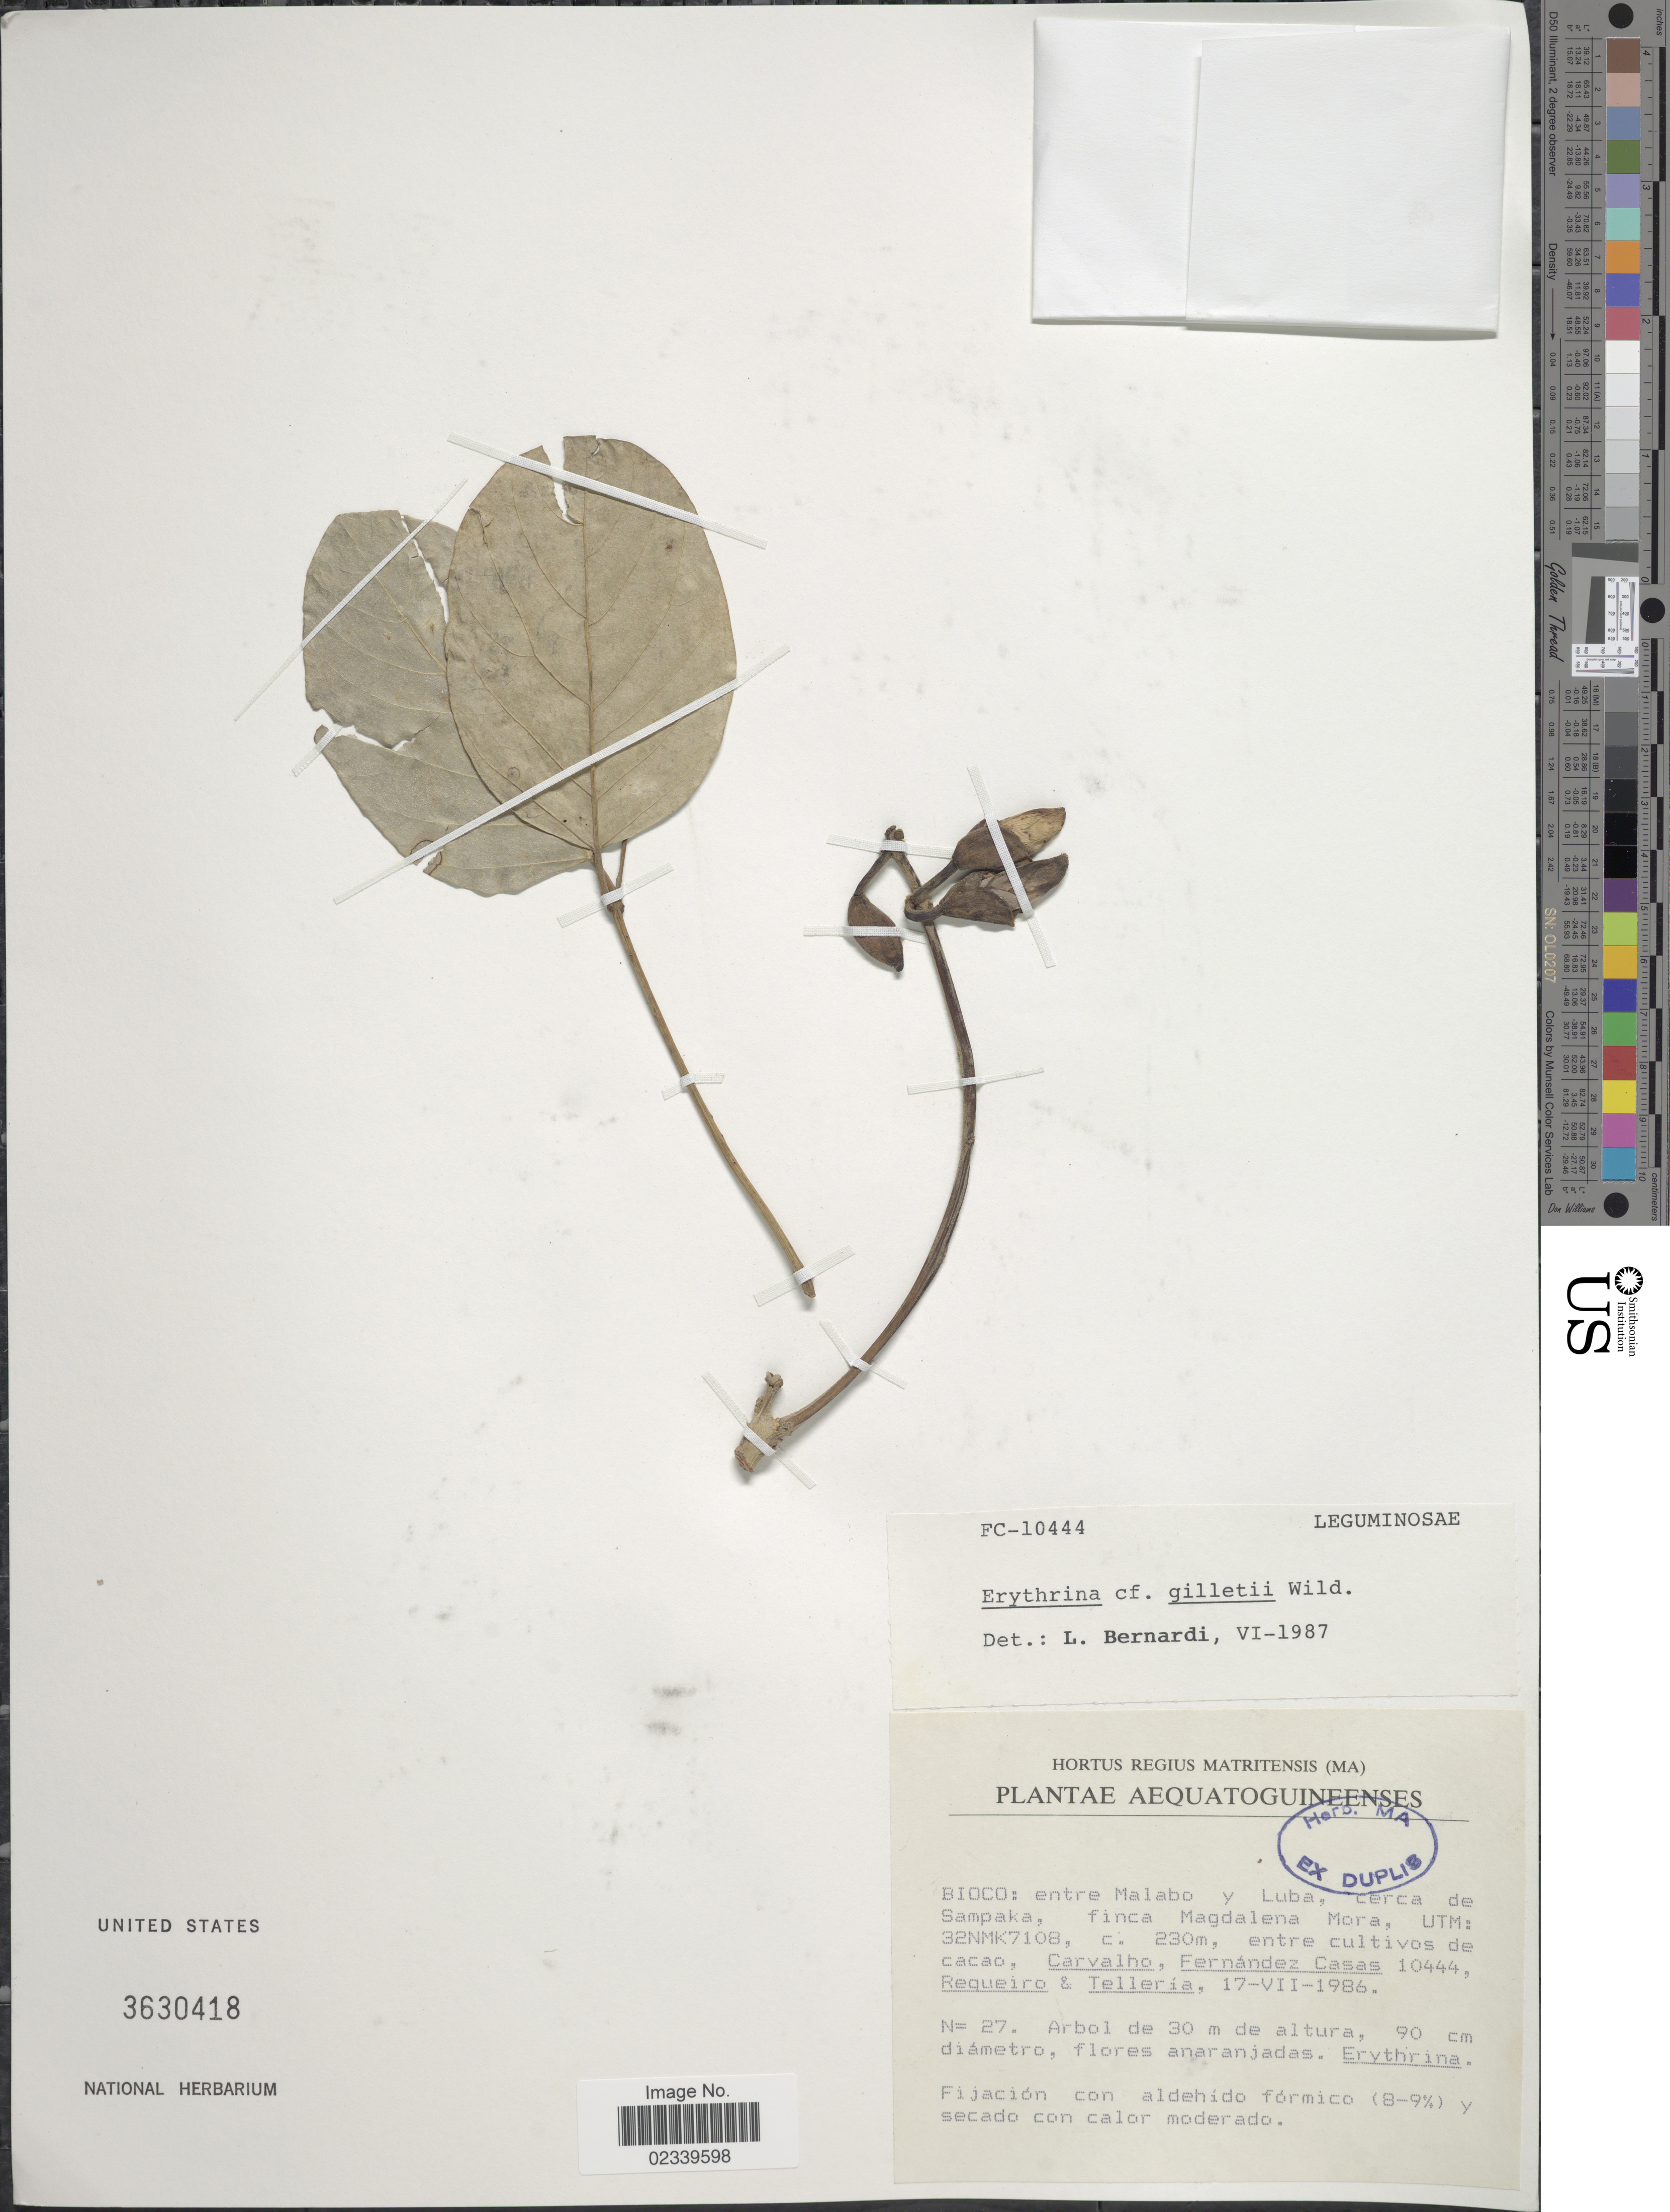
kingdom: Plantae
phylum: Tracheophyta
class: Magnoliopsida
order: Fabales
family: Fabaceae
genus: Erythrina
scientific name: Erythrina gilletii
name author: De Wild.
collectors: Carvalho, -- & F. Casas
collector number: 10444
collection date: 1986-07-17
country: Equatorial Guinea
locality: Aequatoguineenses, Bioco: entre malabo y Luba, cerca de Sampaka, finca Magdalena Mora, UTM, 32NMK7108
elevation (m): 230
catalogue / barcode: US 3630418